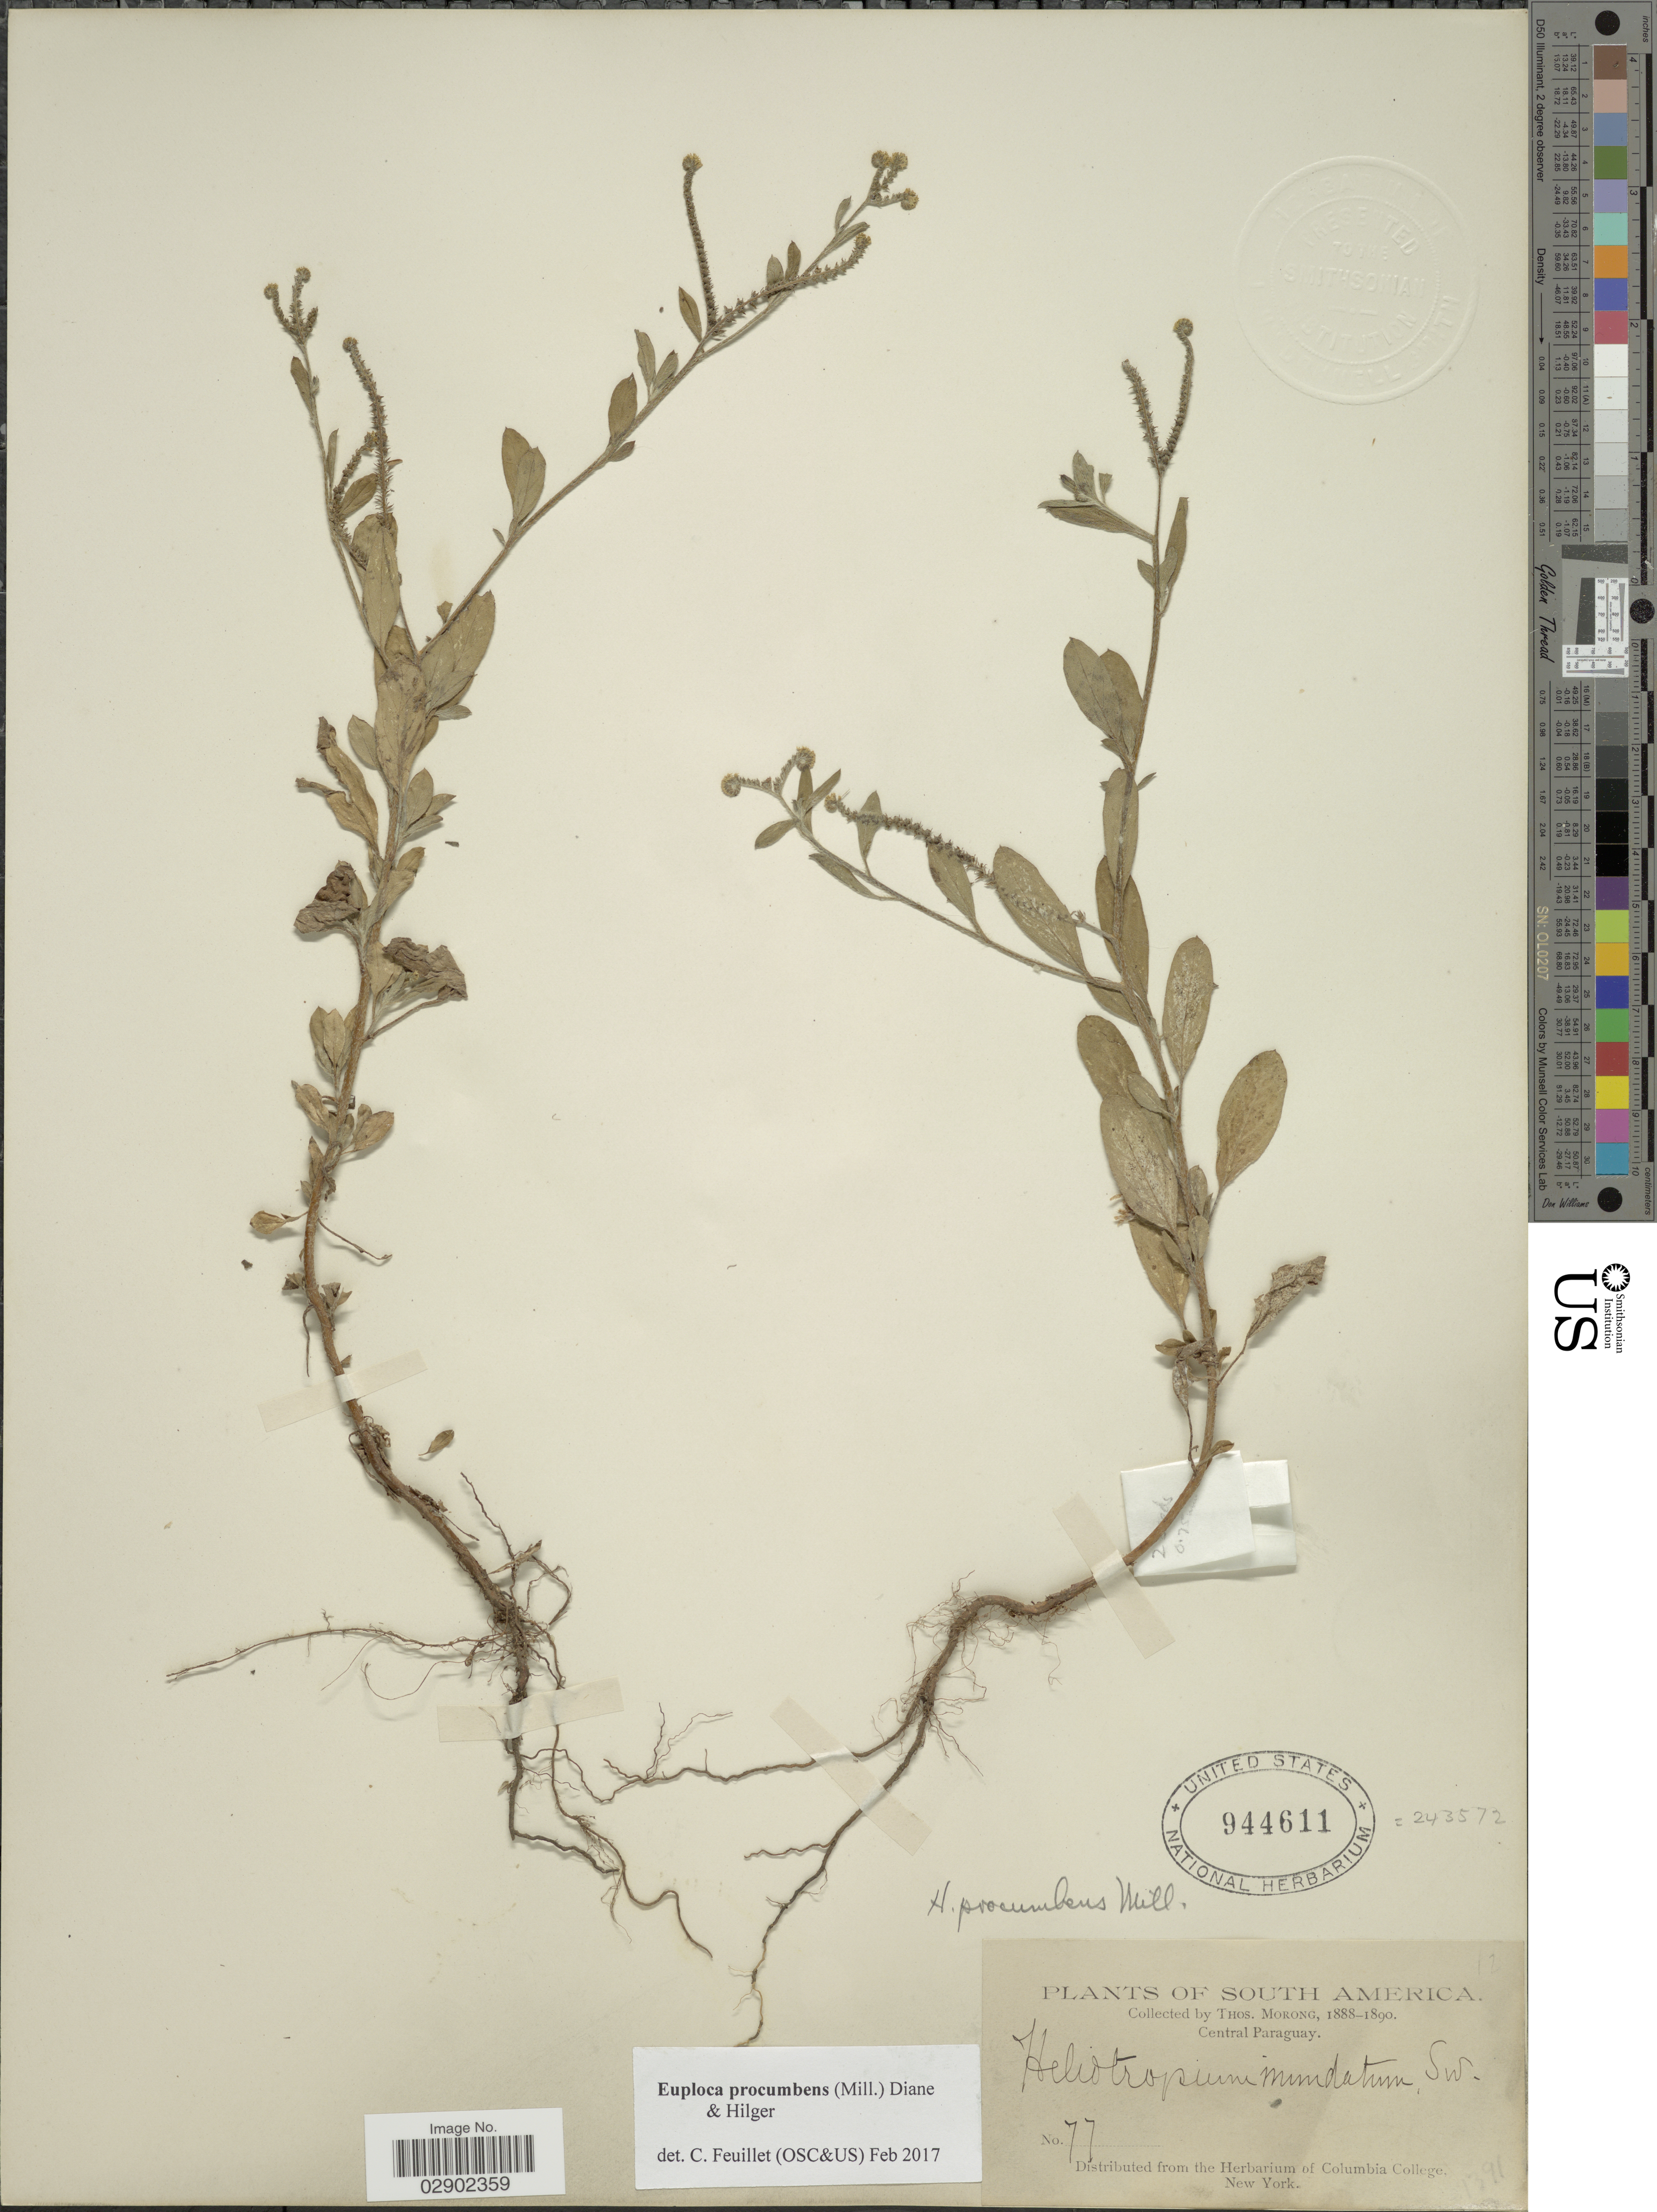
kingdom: Plantae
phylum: Tracheophyta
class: Magnoliopsida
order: Boraginales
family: Heliotropiaceae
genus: Euploca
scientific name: Euploca procumbens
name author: (Mill.) Diane & Hilger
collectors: ex herb. T. Morong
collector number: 77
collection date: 1888/1890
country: Paraguay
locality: Central Paraguay.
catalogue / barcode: US 944611